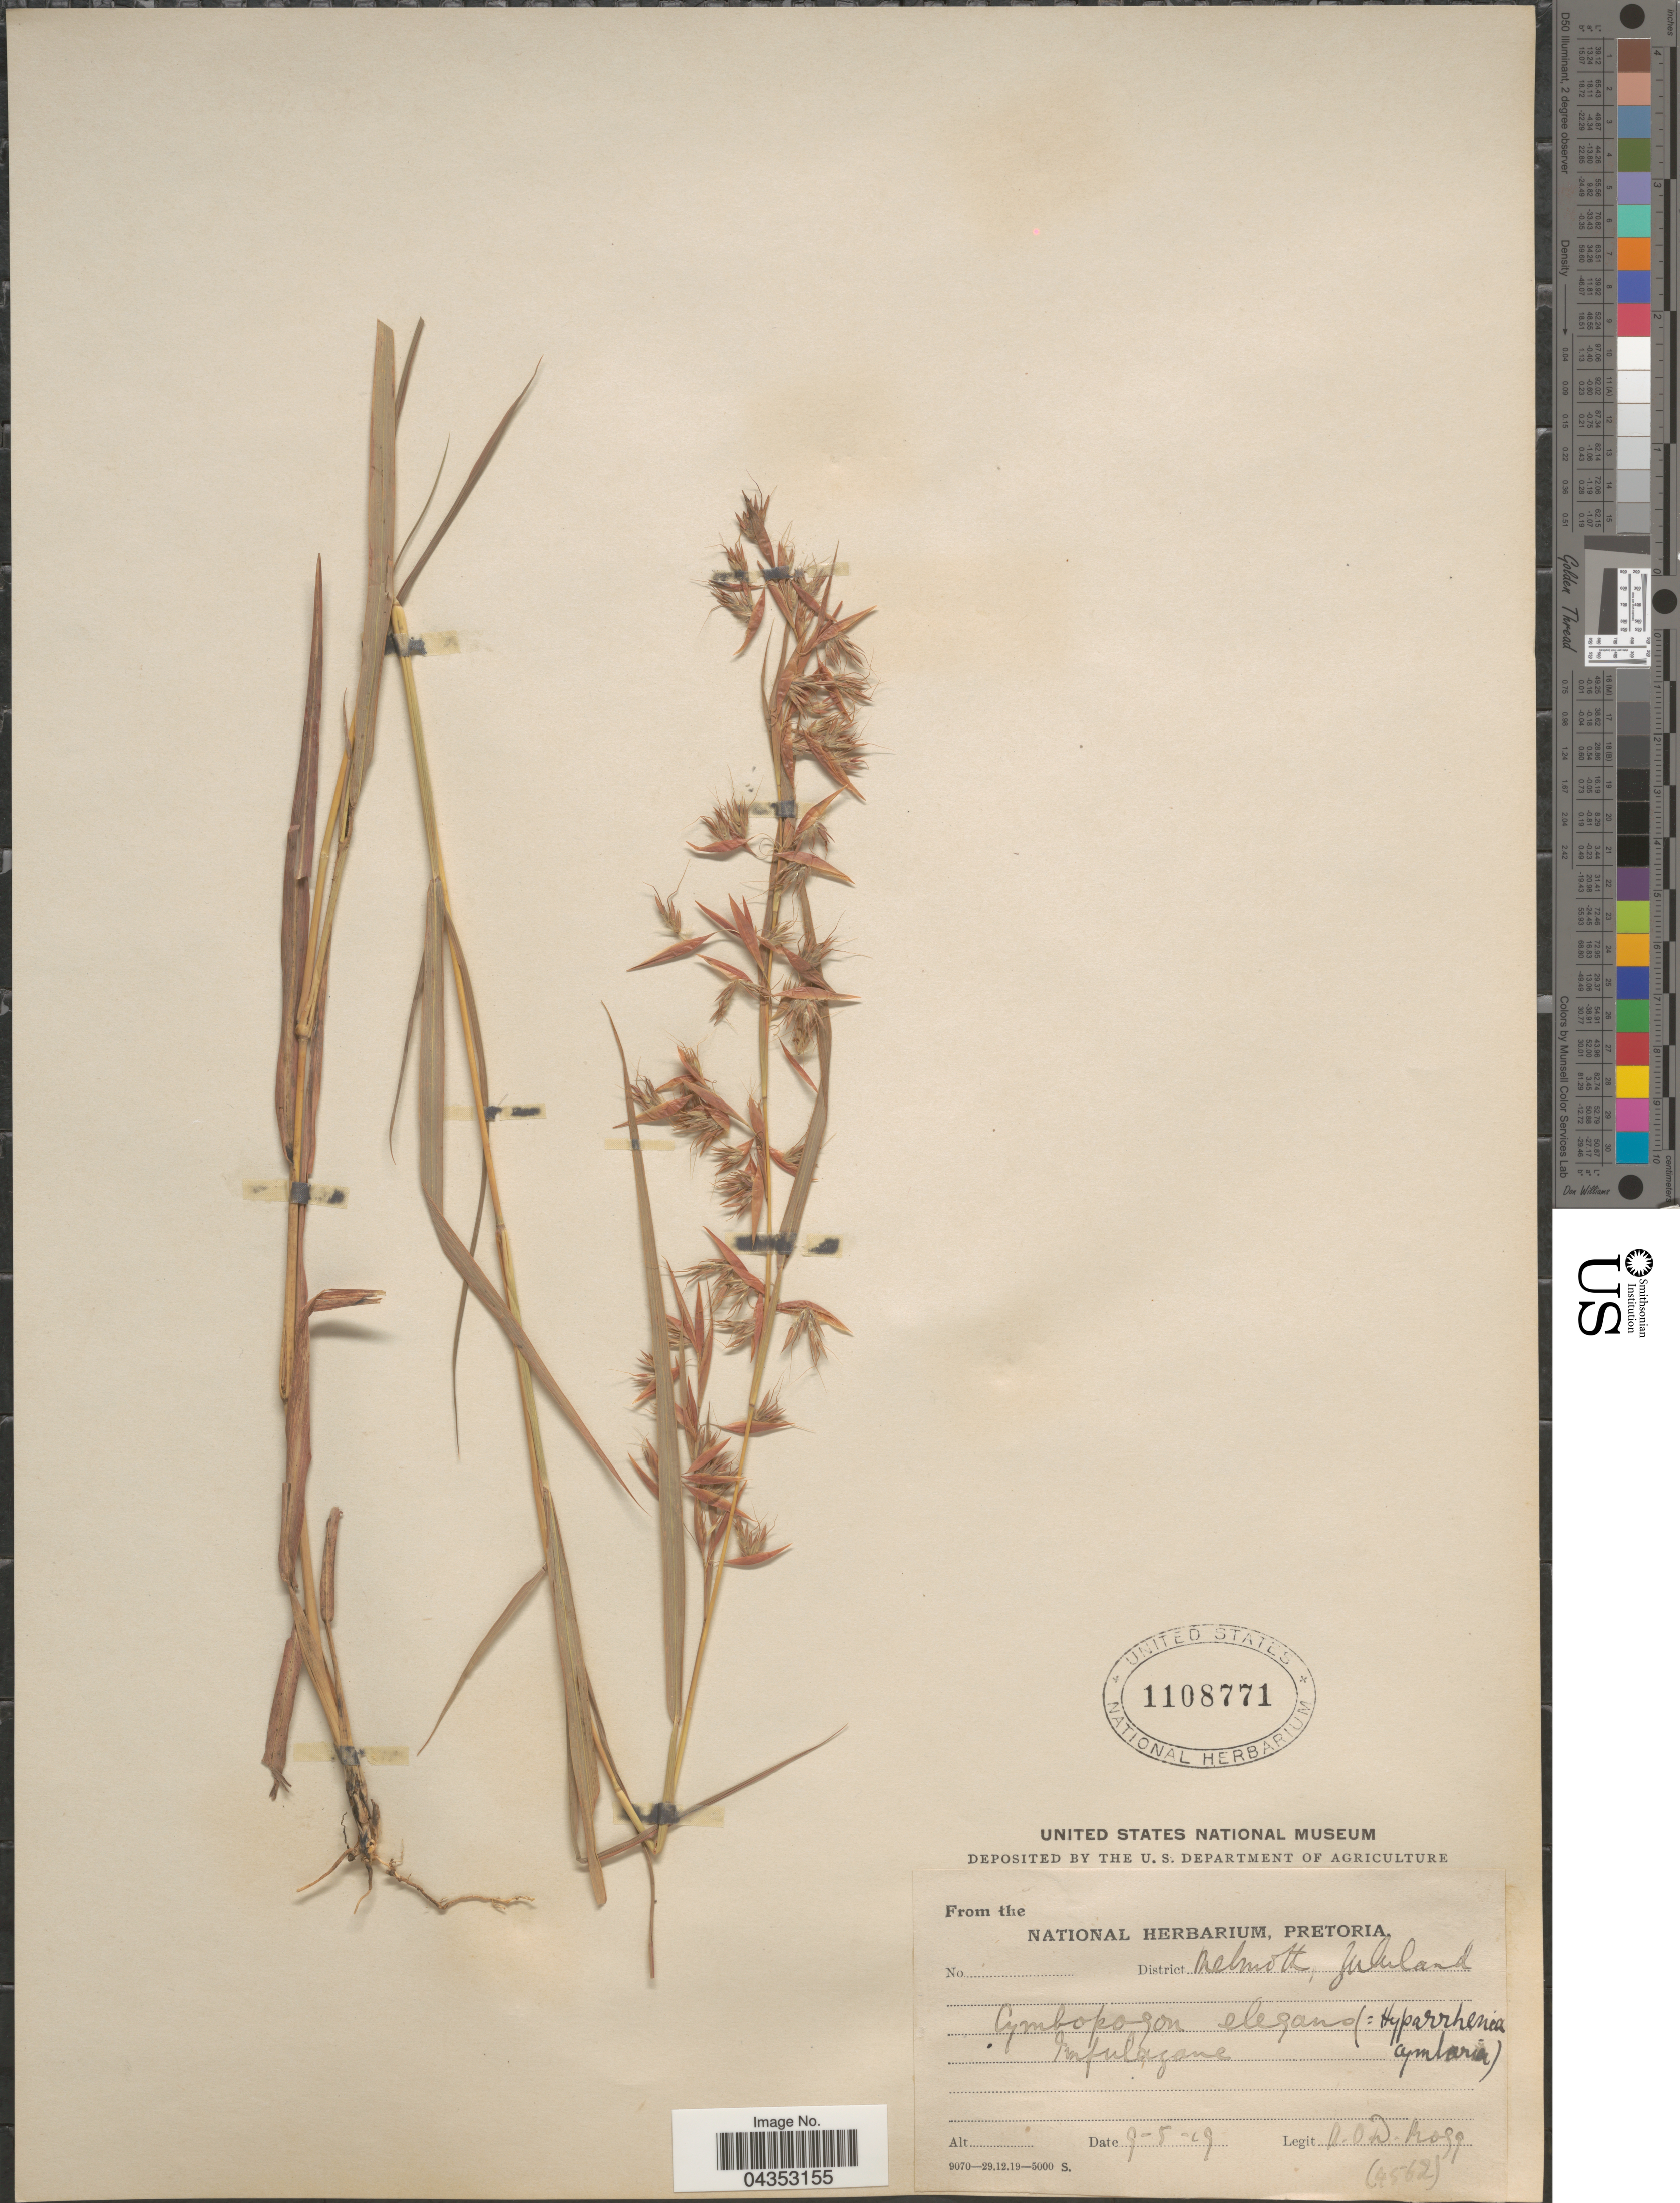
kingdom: Plantae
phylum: Tracheophyta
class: Liliopsida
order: Poales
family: Poaceae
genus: Hyparrhenia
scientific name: Hyparrhenia cymbaria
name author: (L.) Stapf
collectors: A. O. Mogg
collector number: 4562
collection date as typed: Transcribed d/m/y: 9/5/29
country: South Africa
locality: District Melmoth, Zululand.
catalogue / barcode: US 1108771